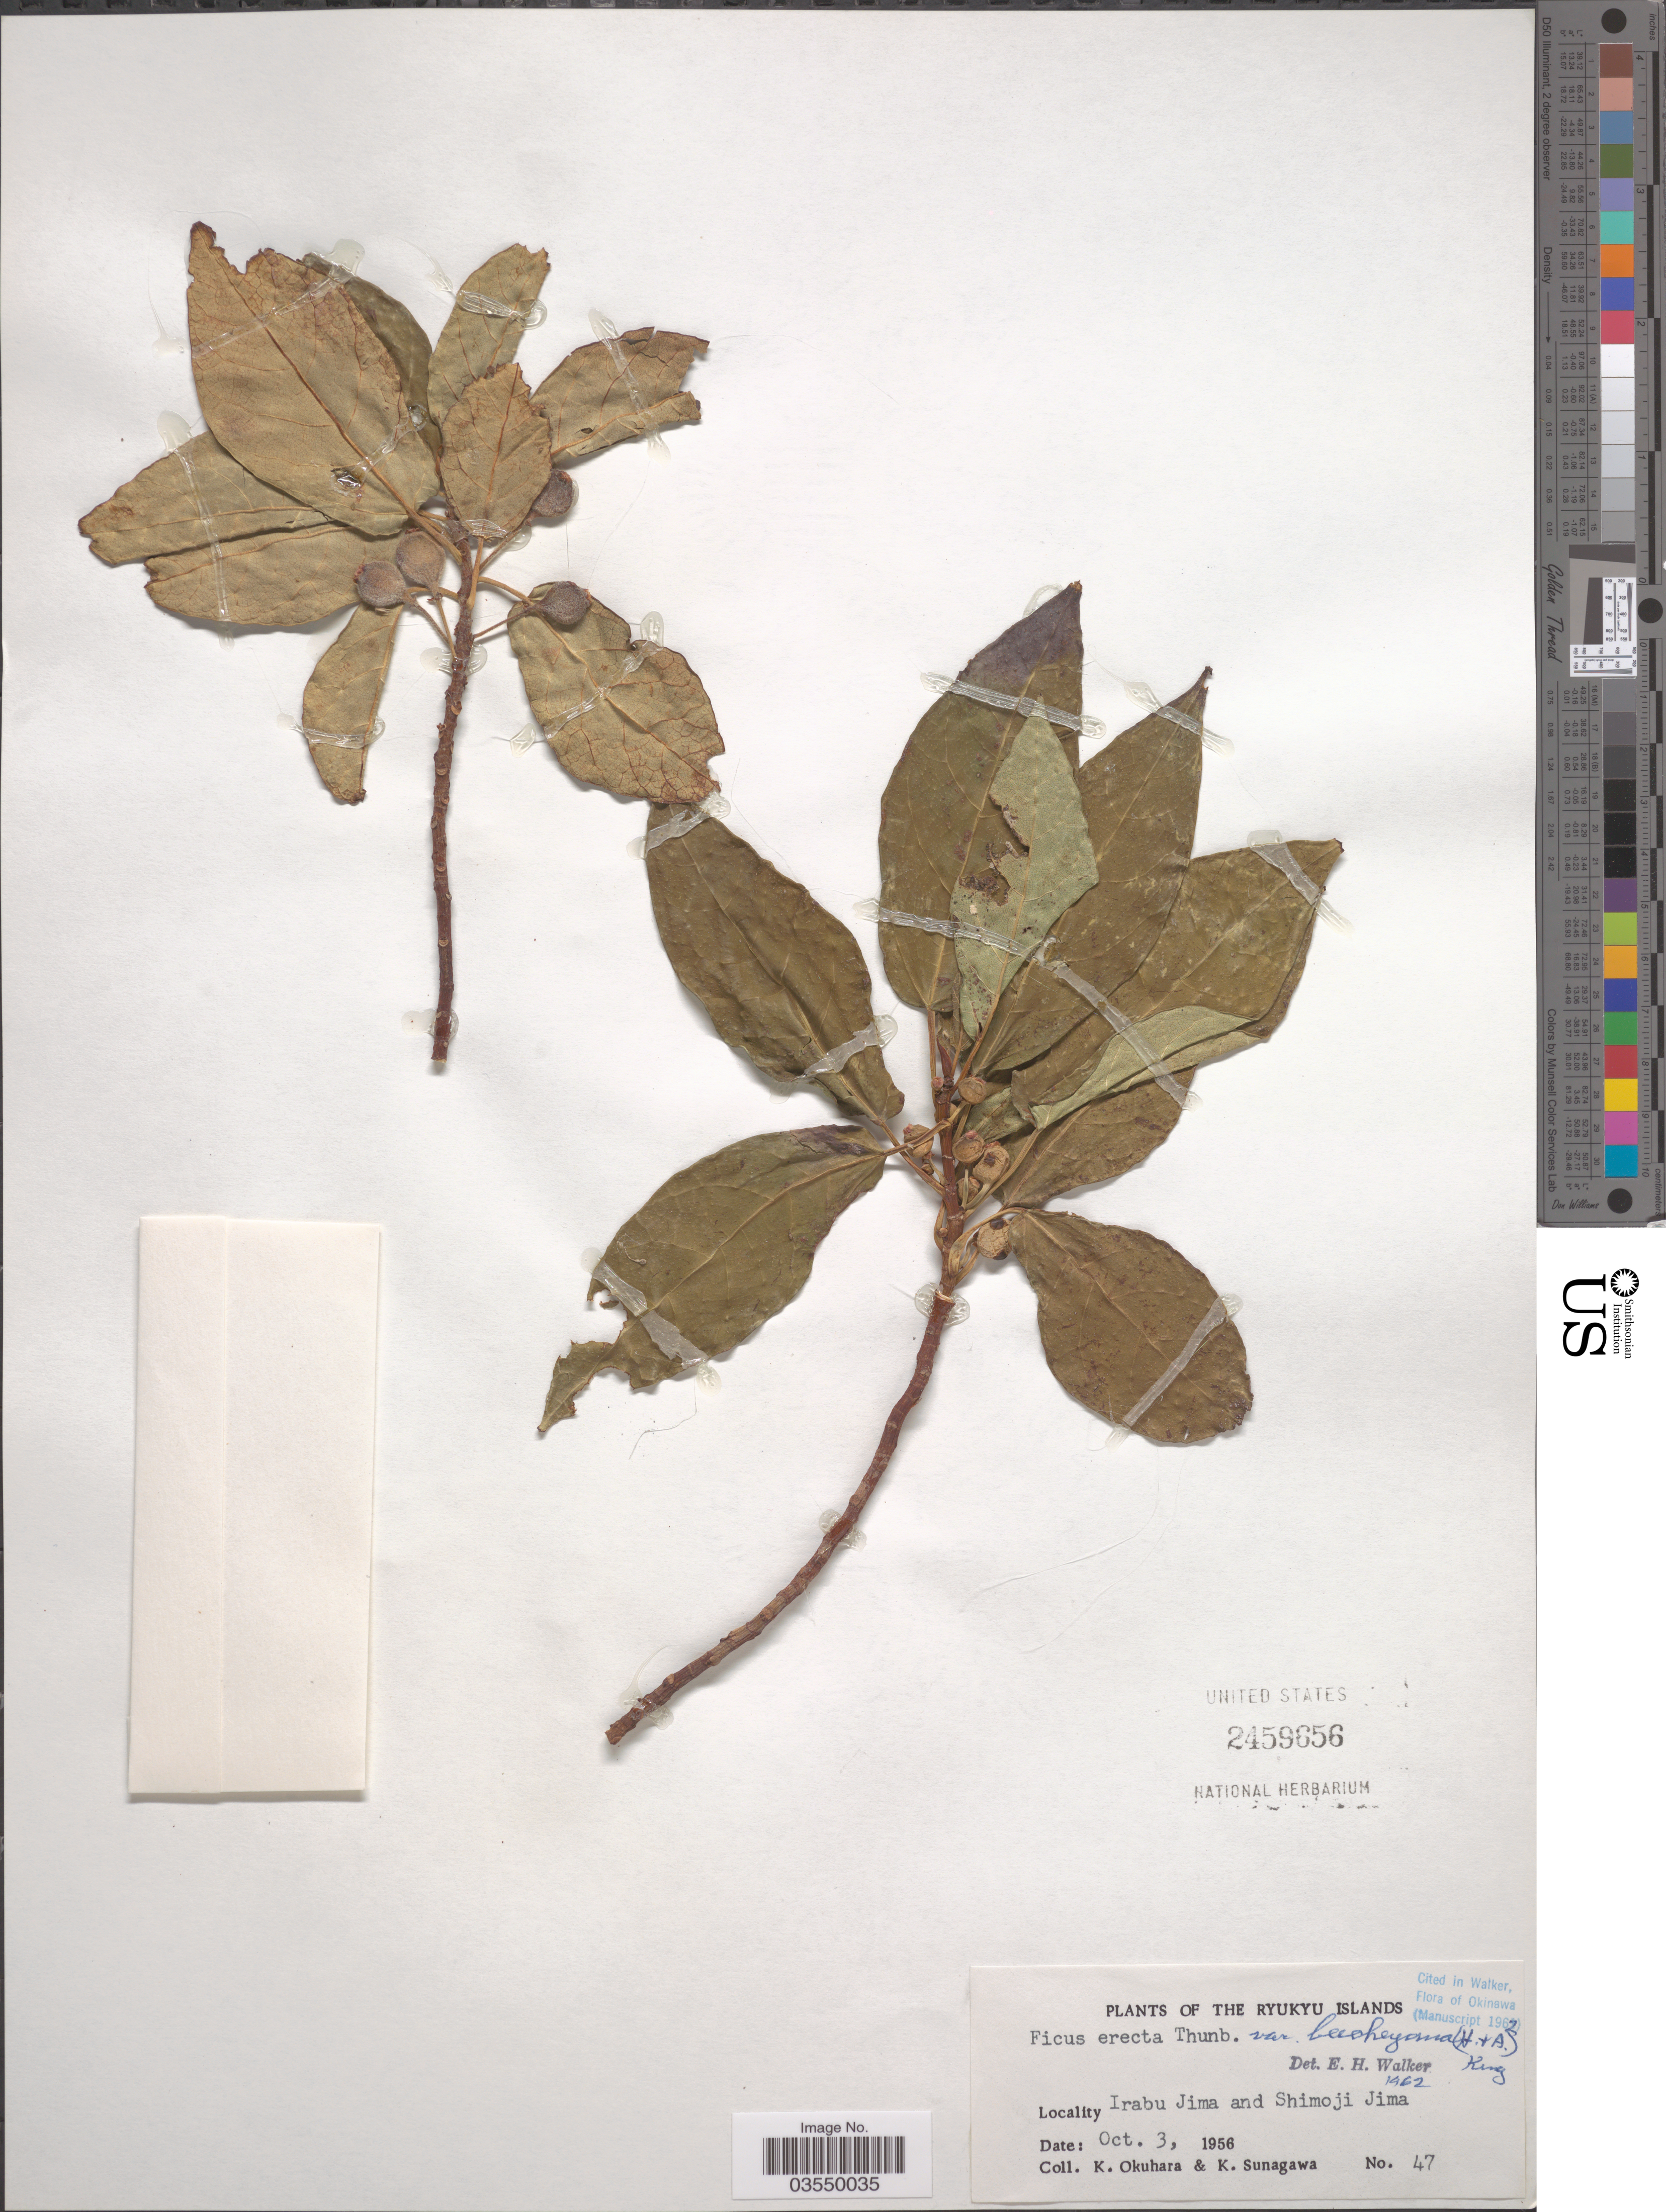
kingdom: Plantae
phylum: Tracheophyta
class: Magnoliopsida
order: Rosales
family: Moraceae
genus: Ficus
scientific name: Ficus erecta var. beecheyana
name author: (Hook. & Arn.) King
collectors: K. Okuhara & K. Sunagawa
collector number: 47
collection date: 1956-10-03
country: Japan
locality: The Ryukyu Islands. Irabu Jima and Shimoji Jima.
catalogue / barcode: US 2459656